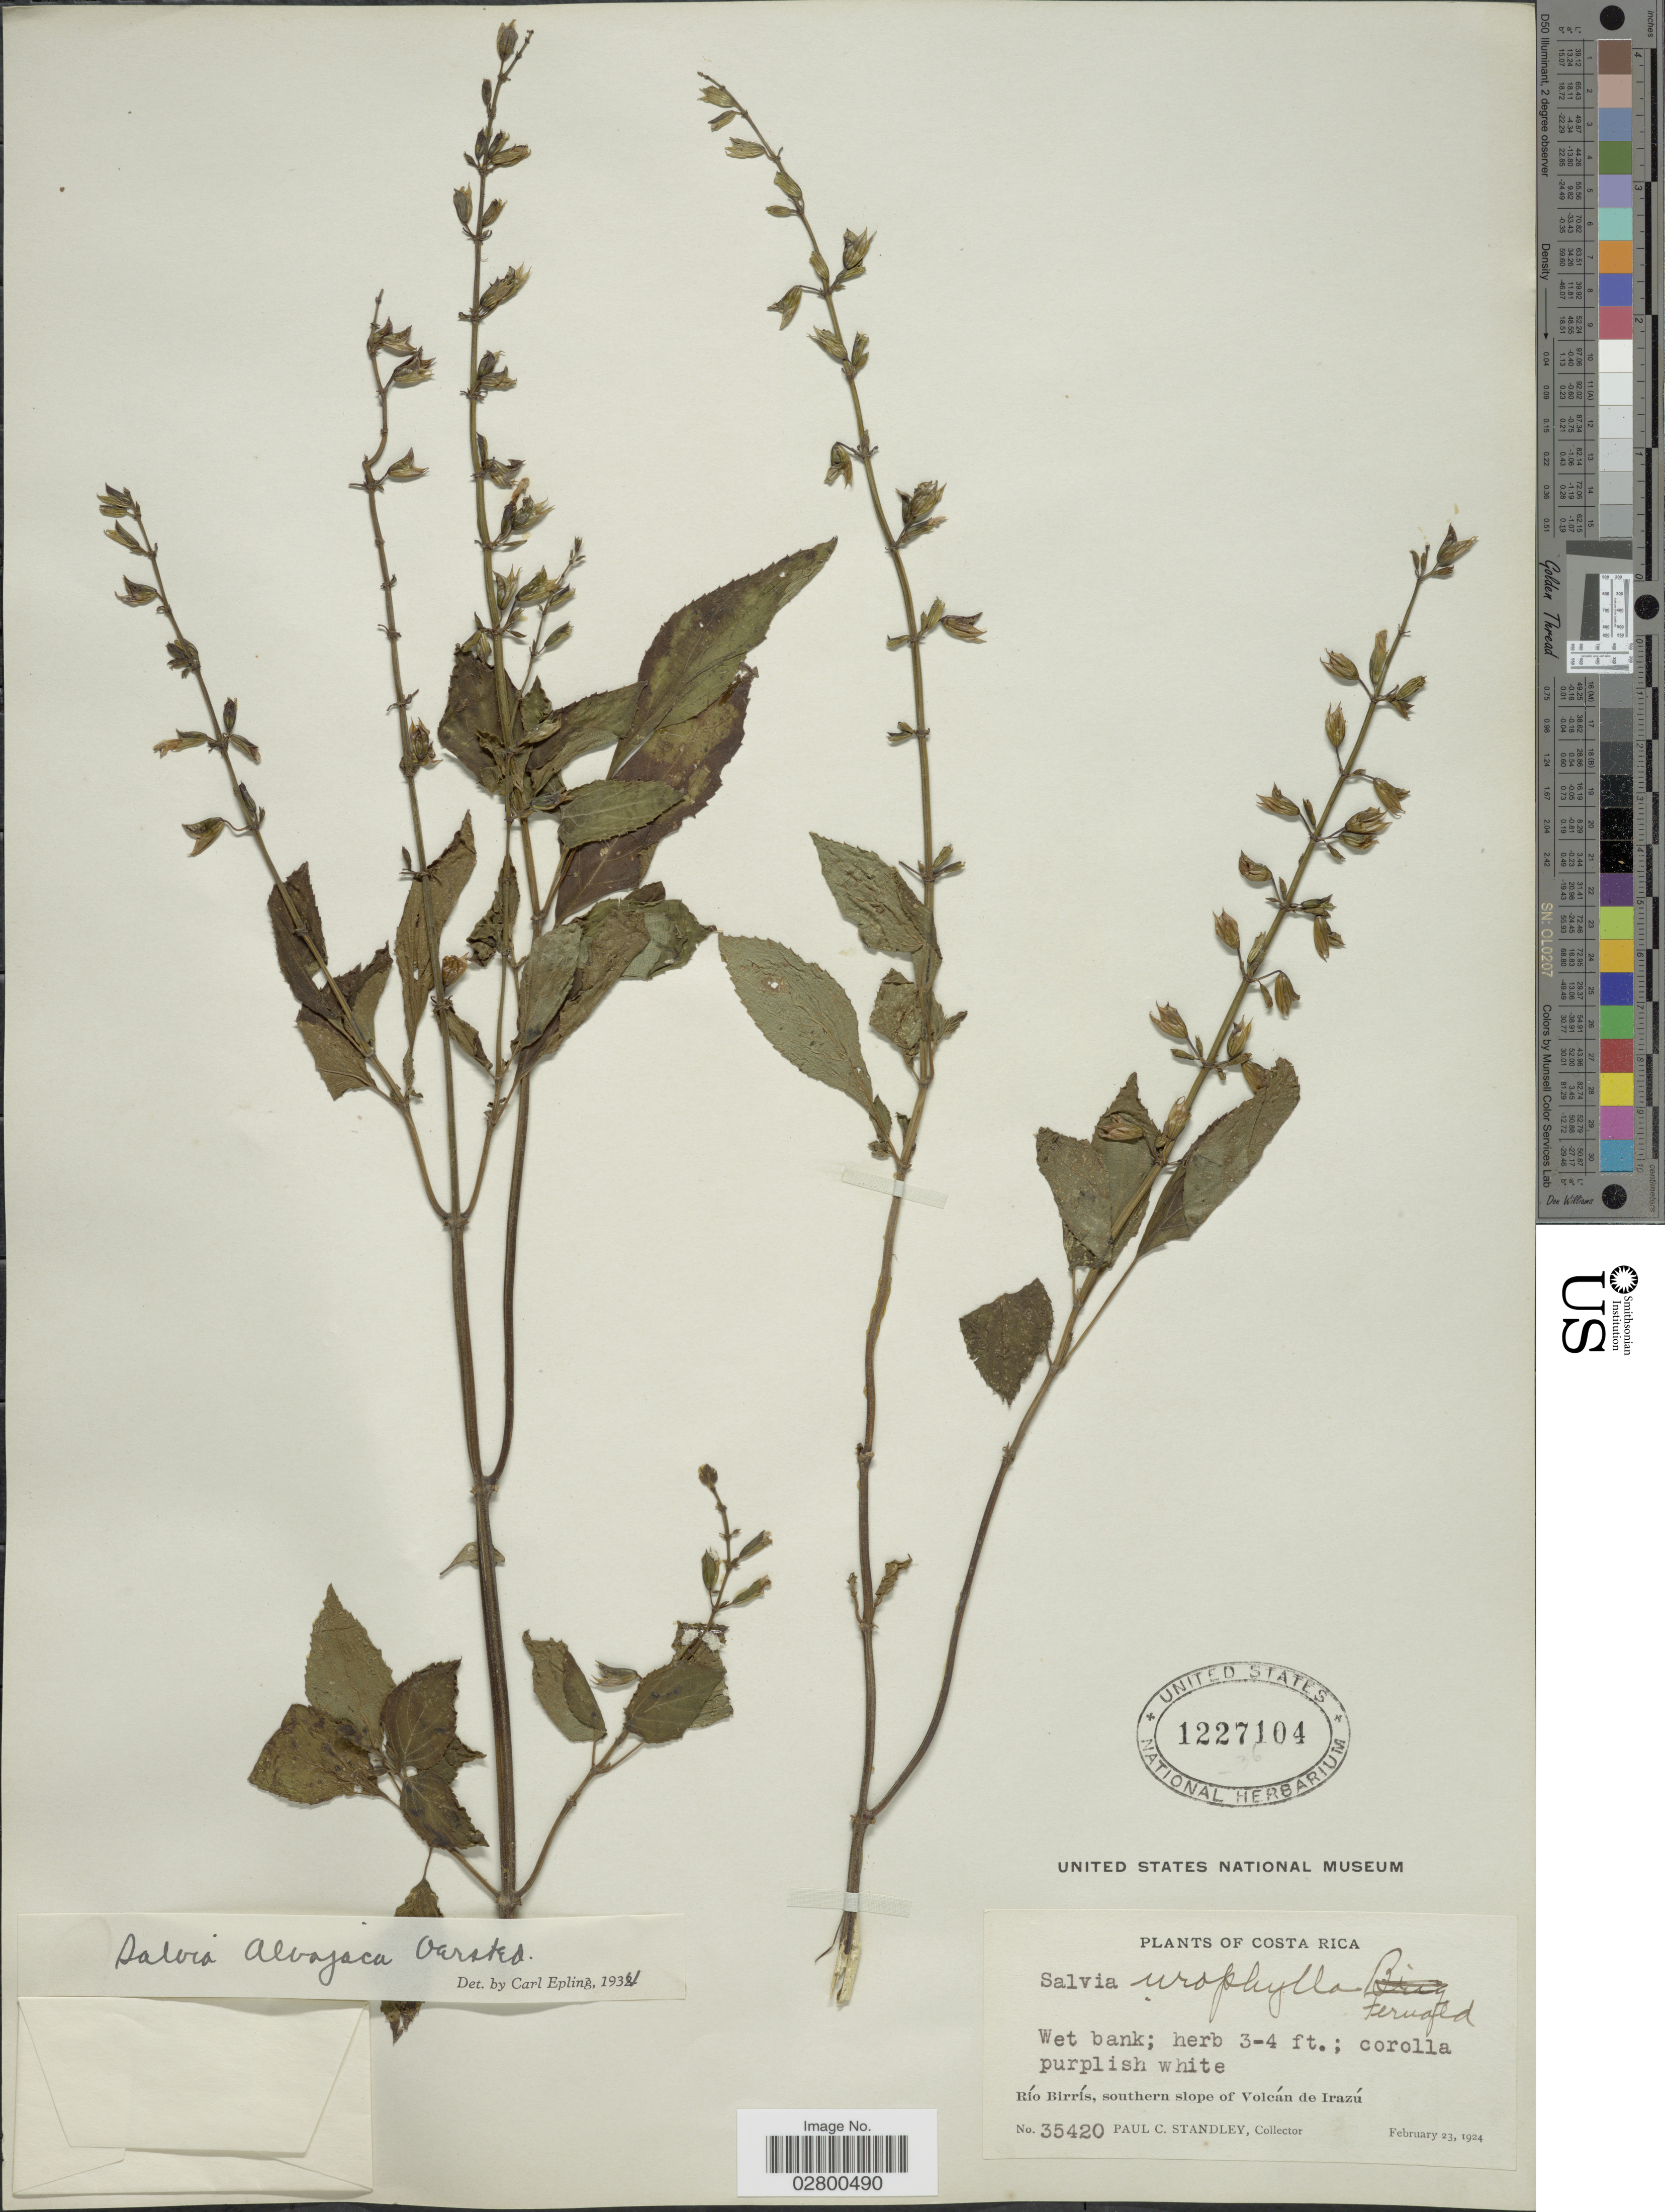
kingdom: Plantae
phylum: Tracheophyta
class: Magnoliopsida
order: Lamiales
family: Lamiaceae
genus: Salvia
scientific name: Salvia alvajaca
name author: Oerst.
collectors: P. C. Standley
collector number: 35420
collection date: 1924-02-23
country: Costa Rica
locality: Río Birrís, southern slope of Volcán de Irazú.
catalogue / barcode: US 1227104